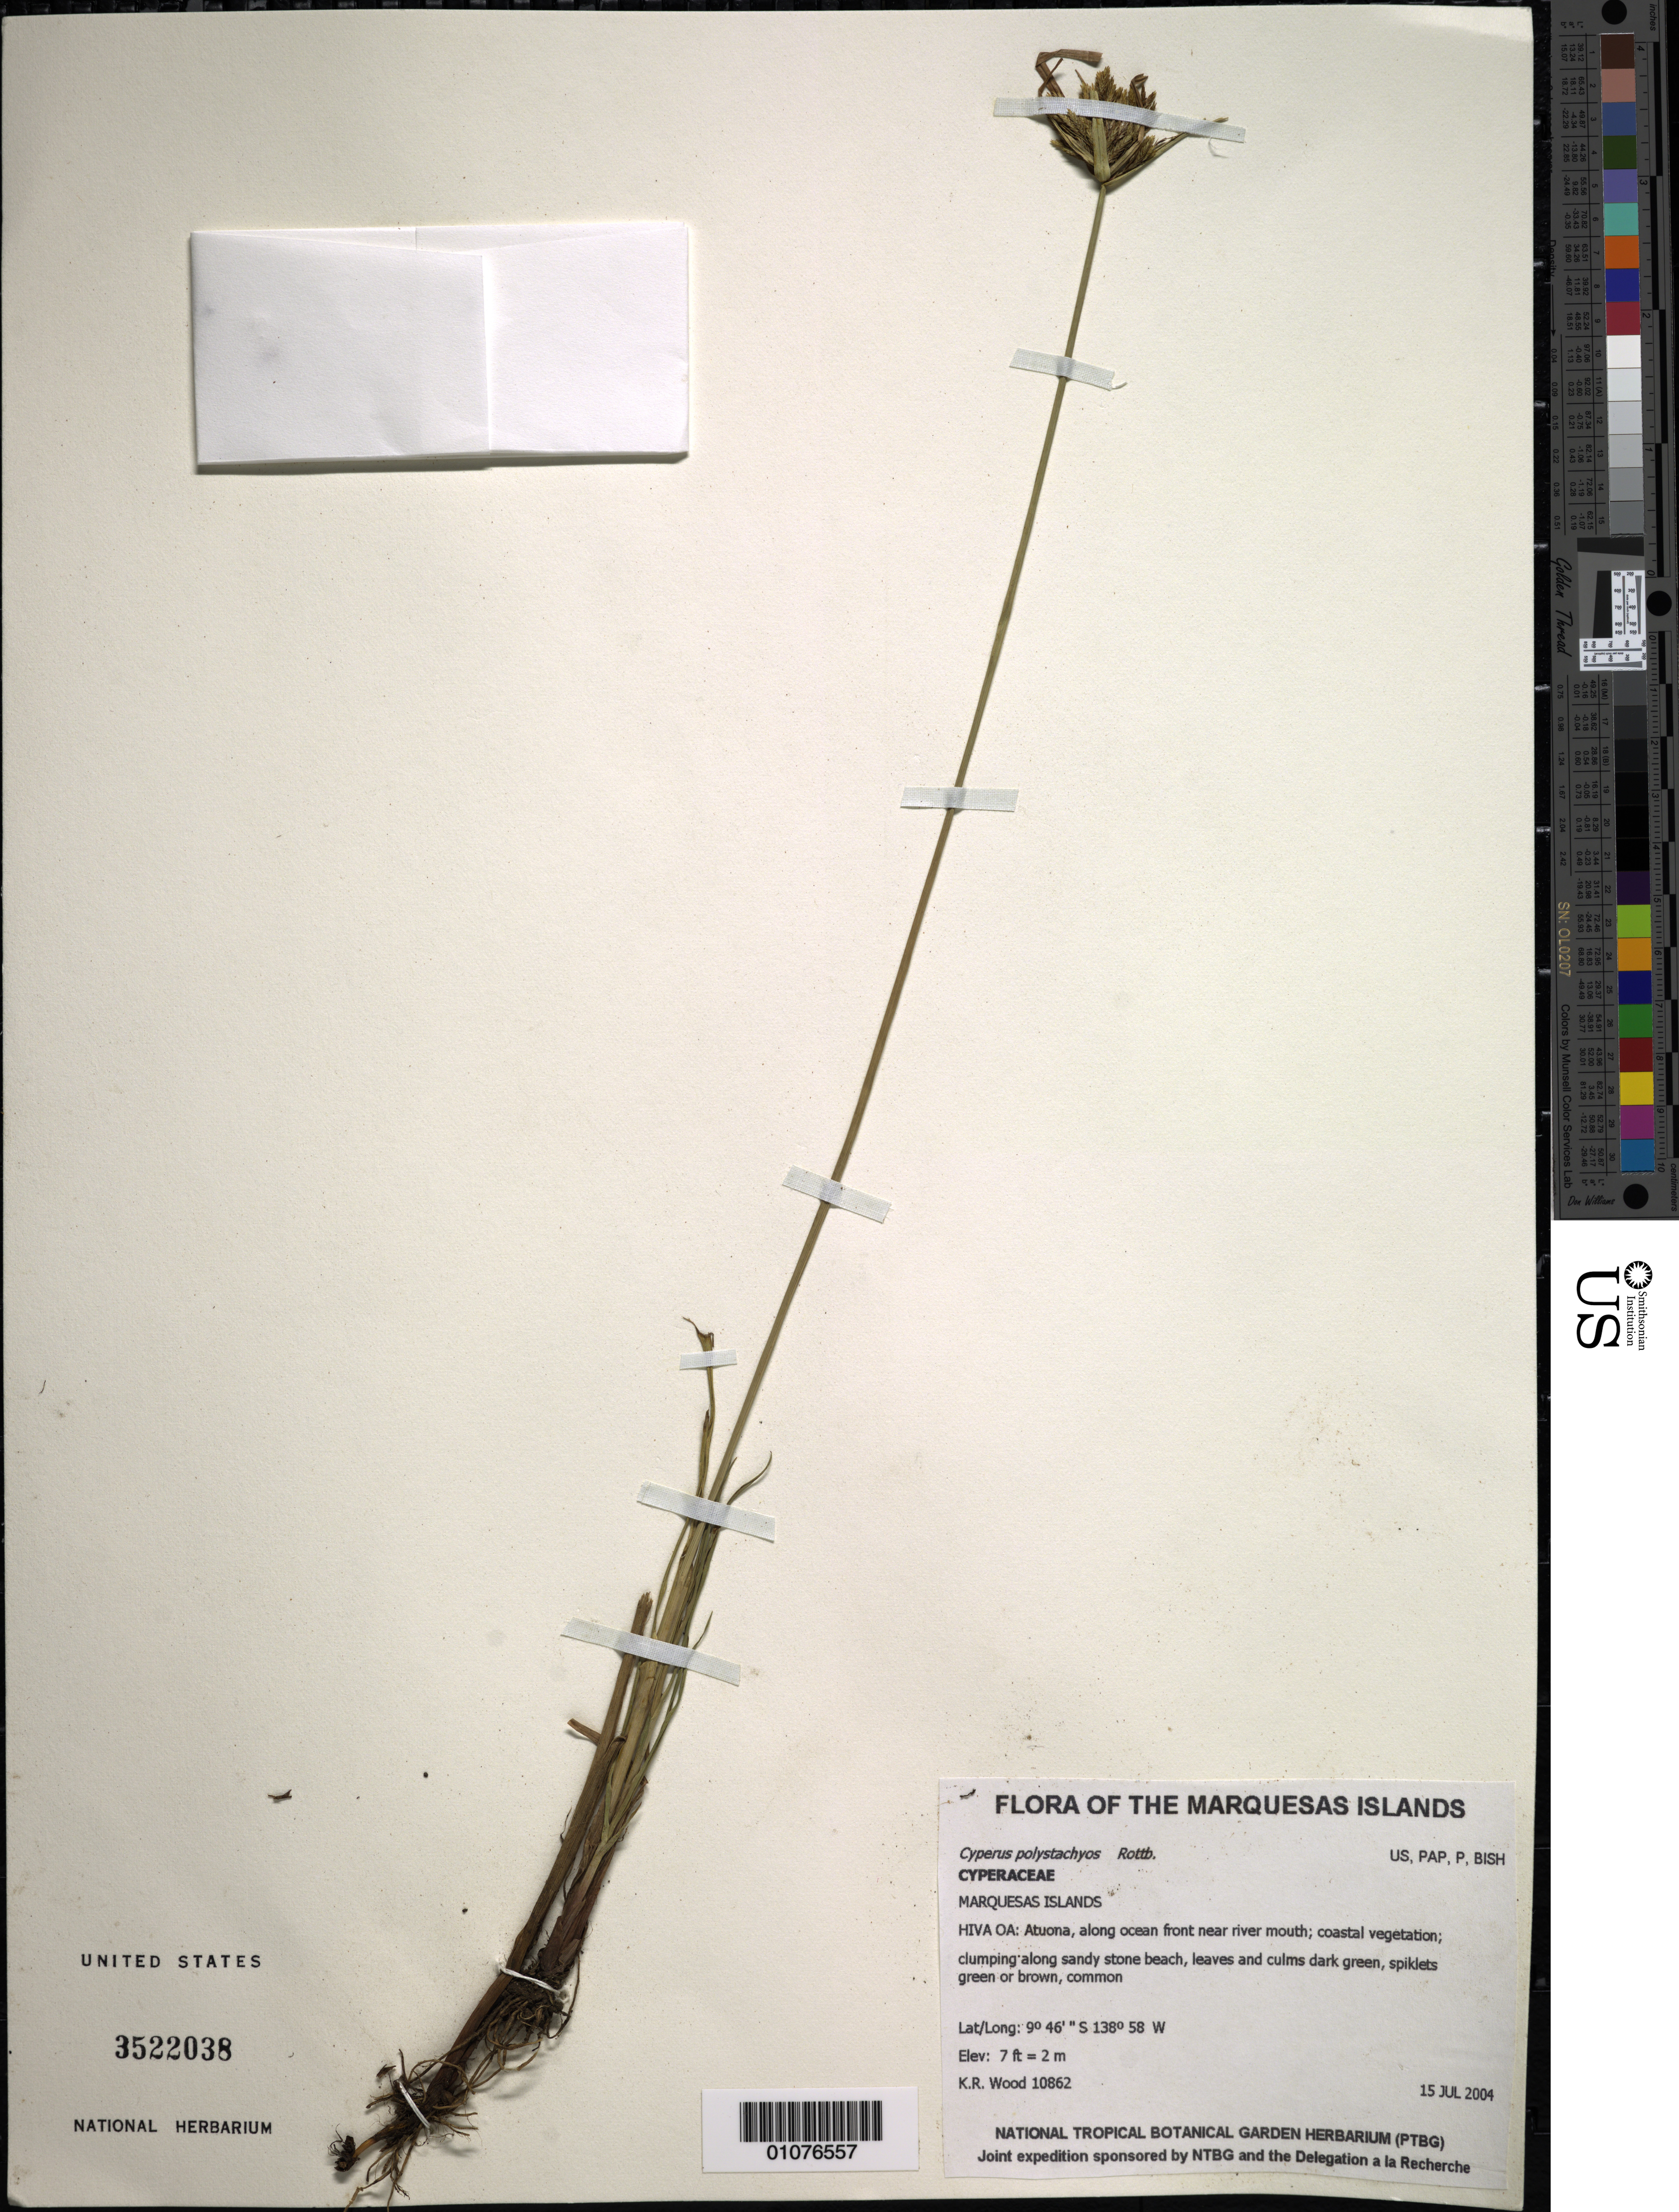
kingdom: Plantae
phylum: Tracheophyta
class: Liliopsida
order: Poales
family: Cyperaceae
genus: Cyperus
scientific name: Cyperus polystachyos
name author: Rottb.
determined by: Lorence, David H., (PTBG), National Tropical Botanical Garden (UNITED STATES)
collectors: K. R. Wood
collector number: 10862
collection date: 2004-07-15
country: French Polynesia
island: Hiva Oa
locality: Atuona, along ocean front near river mouth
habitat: Coastal vegetation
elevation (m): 2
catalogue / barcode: US 3522038